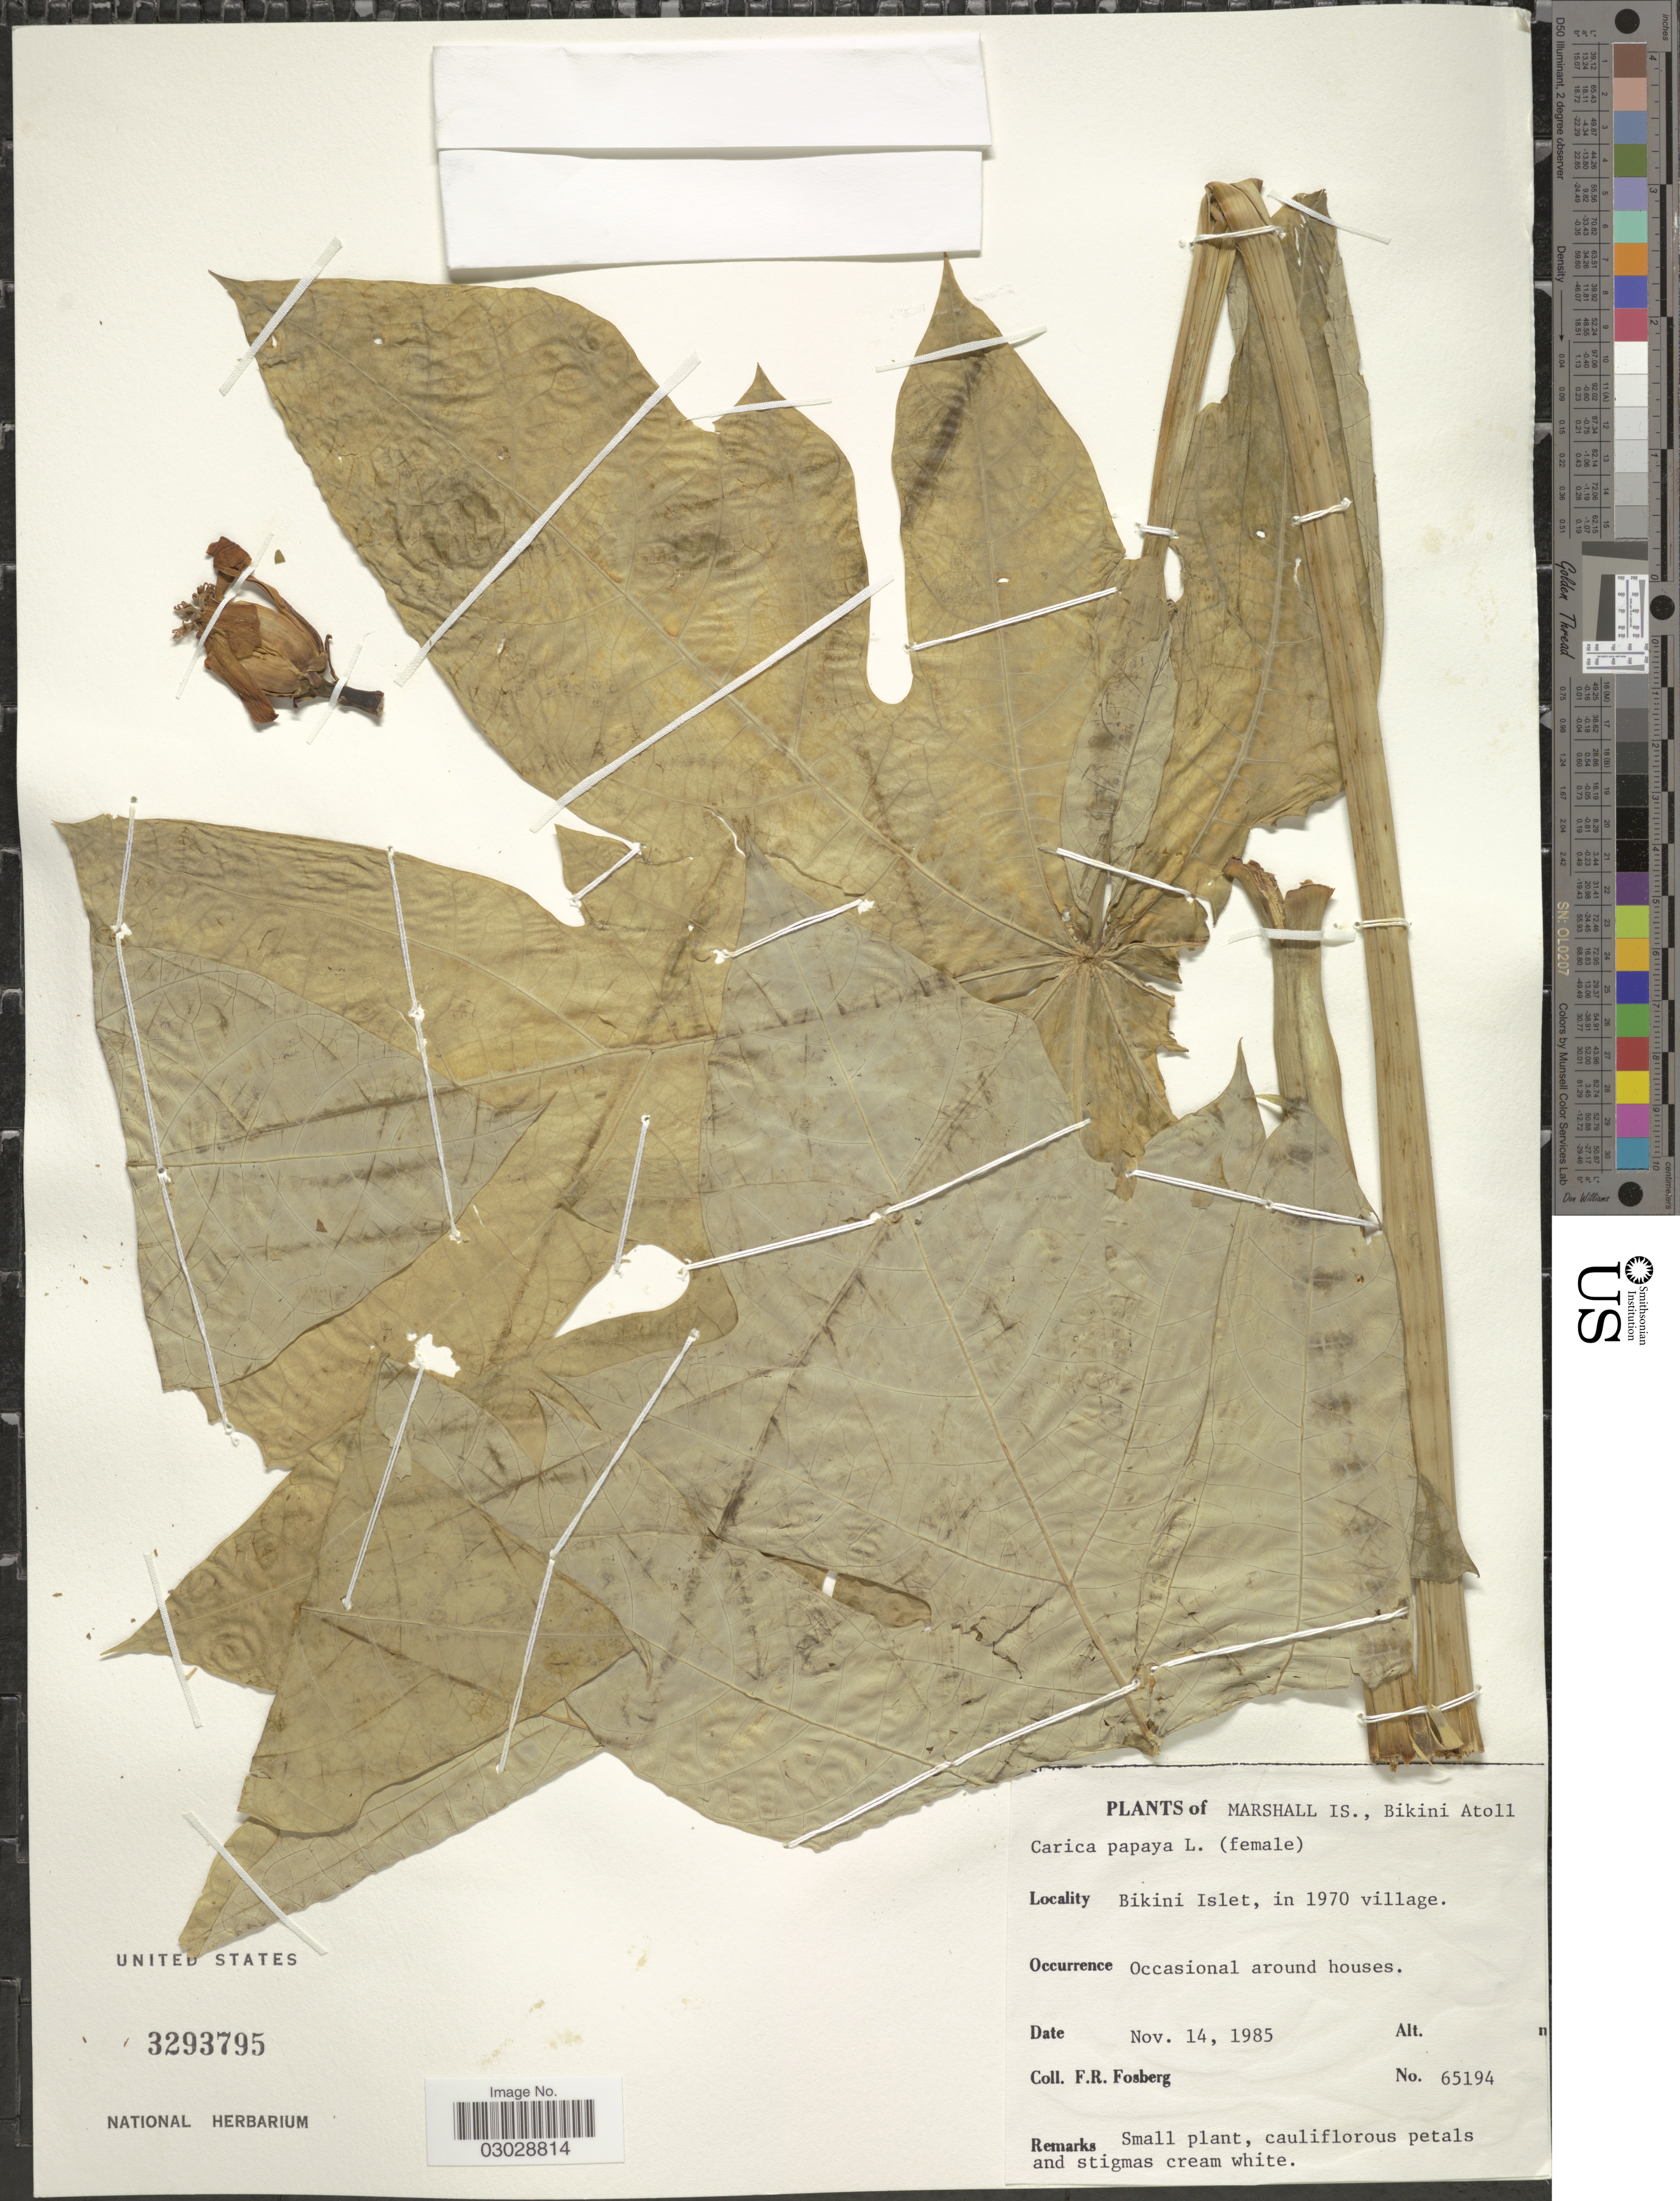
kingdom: Plantae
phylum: Tracheophyta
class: Magnoliopsida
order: Brassicales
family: Caricaceae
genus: Carica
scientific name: Carica papaya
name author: L.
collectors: F. R. Fosberg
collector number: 65194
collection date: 1985-11-14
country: Marshall Islands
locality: Bikini Atoll. Bikini Islet, in 1970 village.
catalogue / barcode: US 3293795